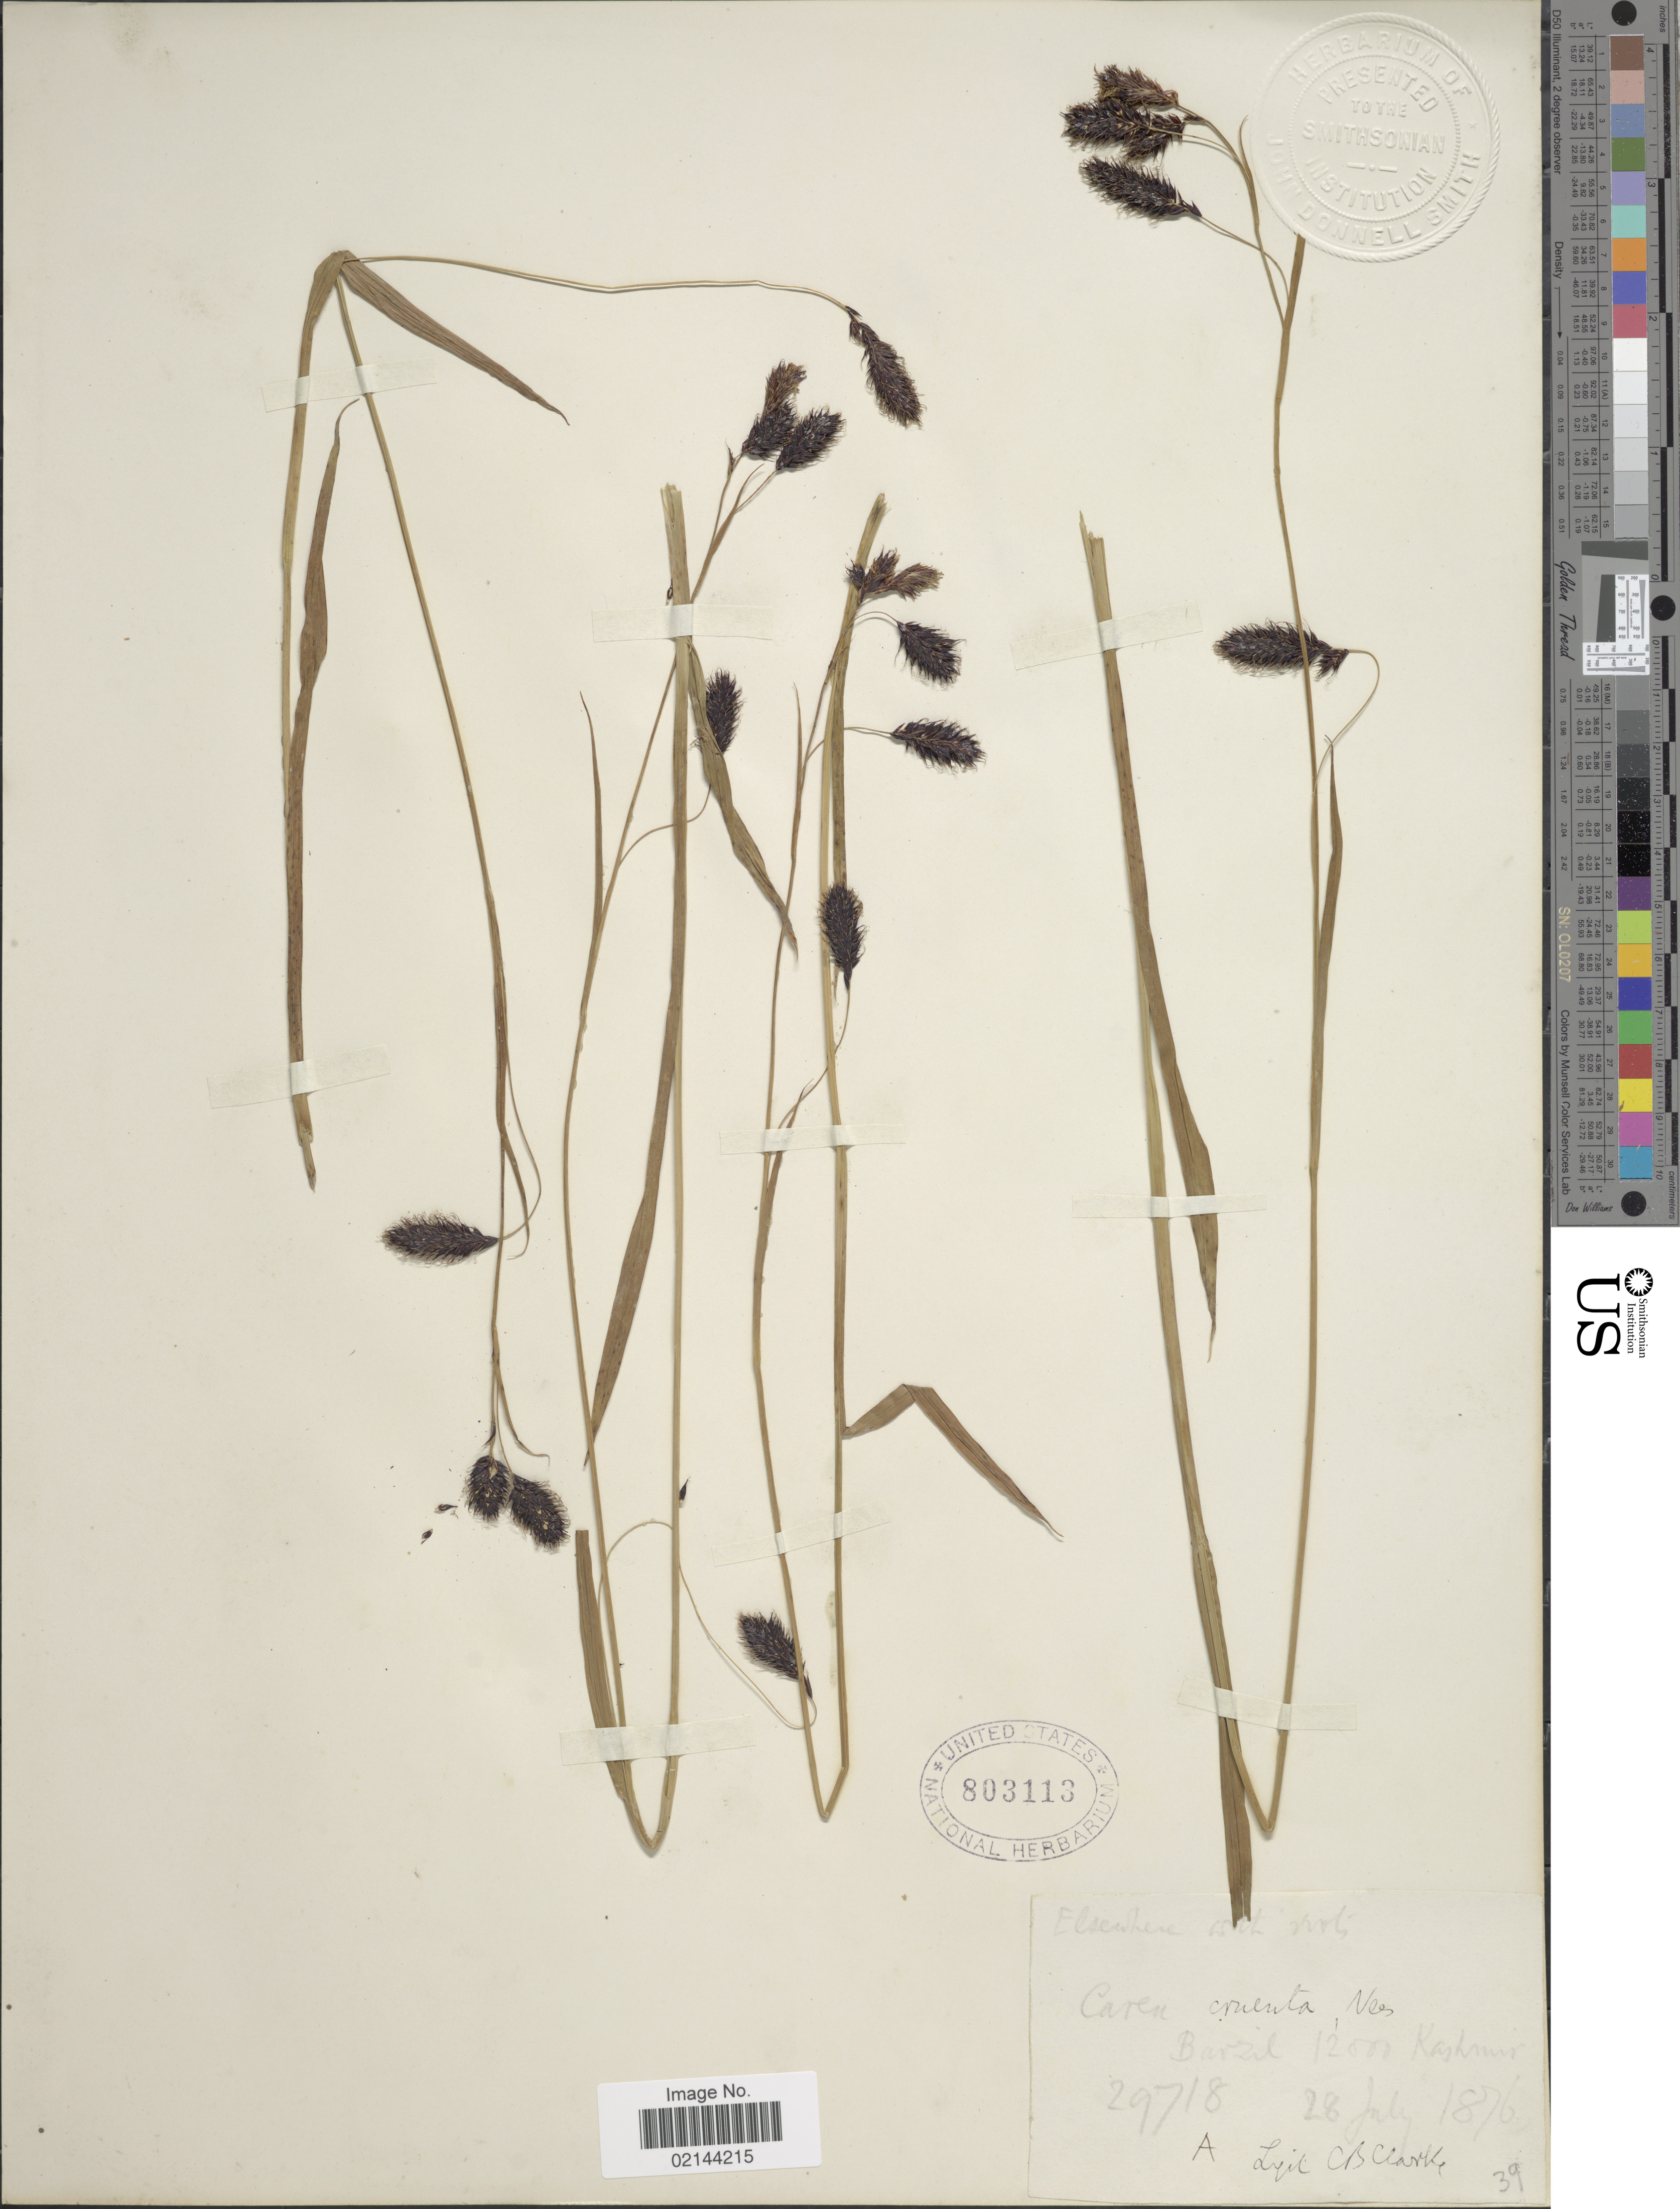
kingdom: Plantae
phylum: Tracheophyta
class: Liliopsida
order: Poales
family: Cyperaceae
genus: Carex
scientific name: Carex cruenta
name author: Nees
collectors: C. B. Clarke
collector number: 29718A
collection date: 1876-07-28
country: India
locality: Barzil, Kashmir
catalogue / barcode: US 803113